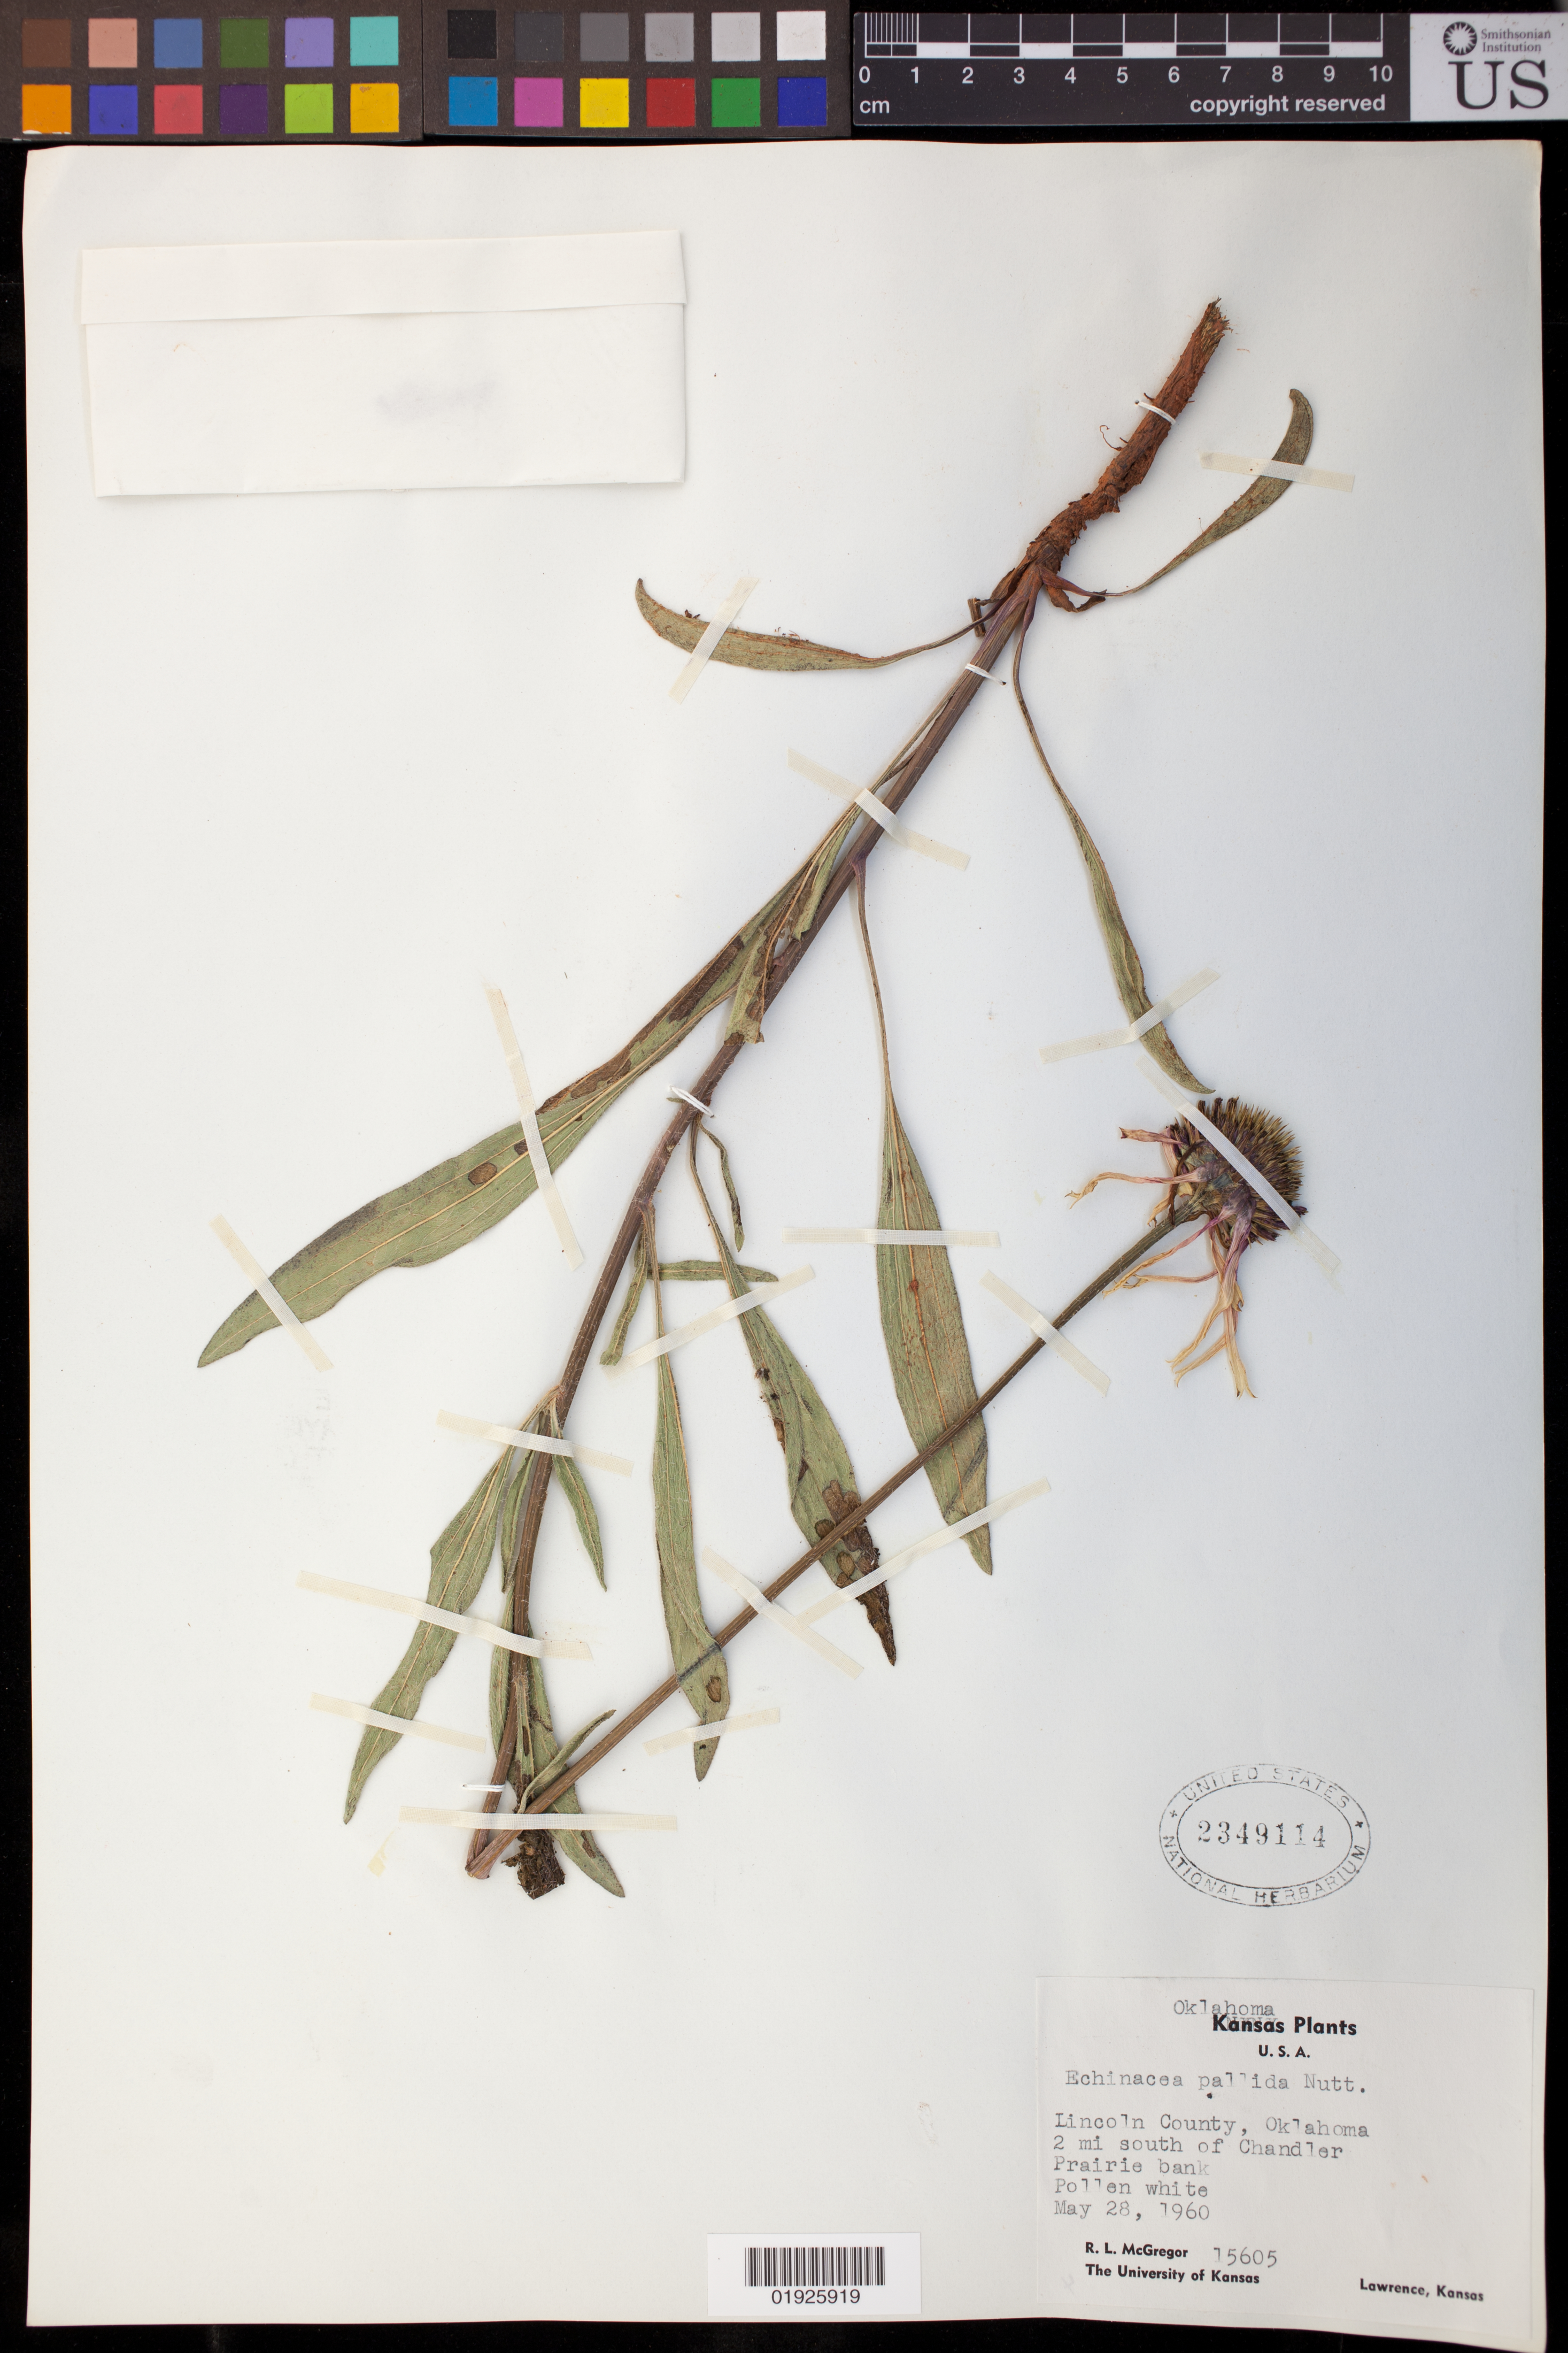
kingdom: Plantae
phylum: Tracheophyta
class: Magnoliopsida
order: Asterales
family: Asteraceae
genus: Echinacea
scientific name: Echinacea pallida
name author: (Nutt.) Nutt.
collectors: R. McGregor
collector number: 15605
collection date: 1960-05-28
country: United States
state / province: Oklahoma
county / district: Lincoln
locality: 2 mi south of Chandler.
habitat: Prairie bank.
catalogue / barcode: US 2349114